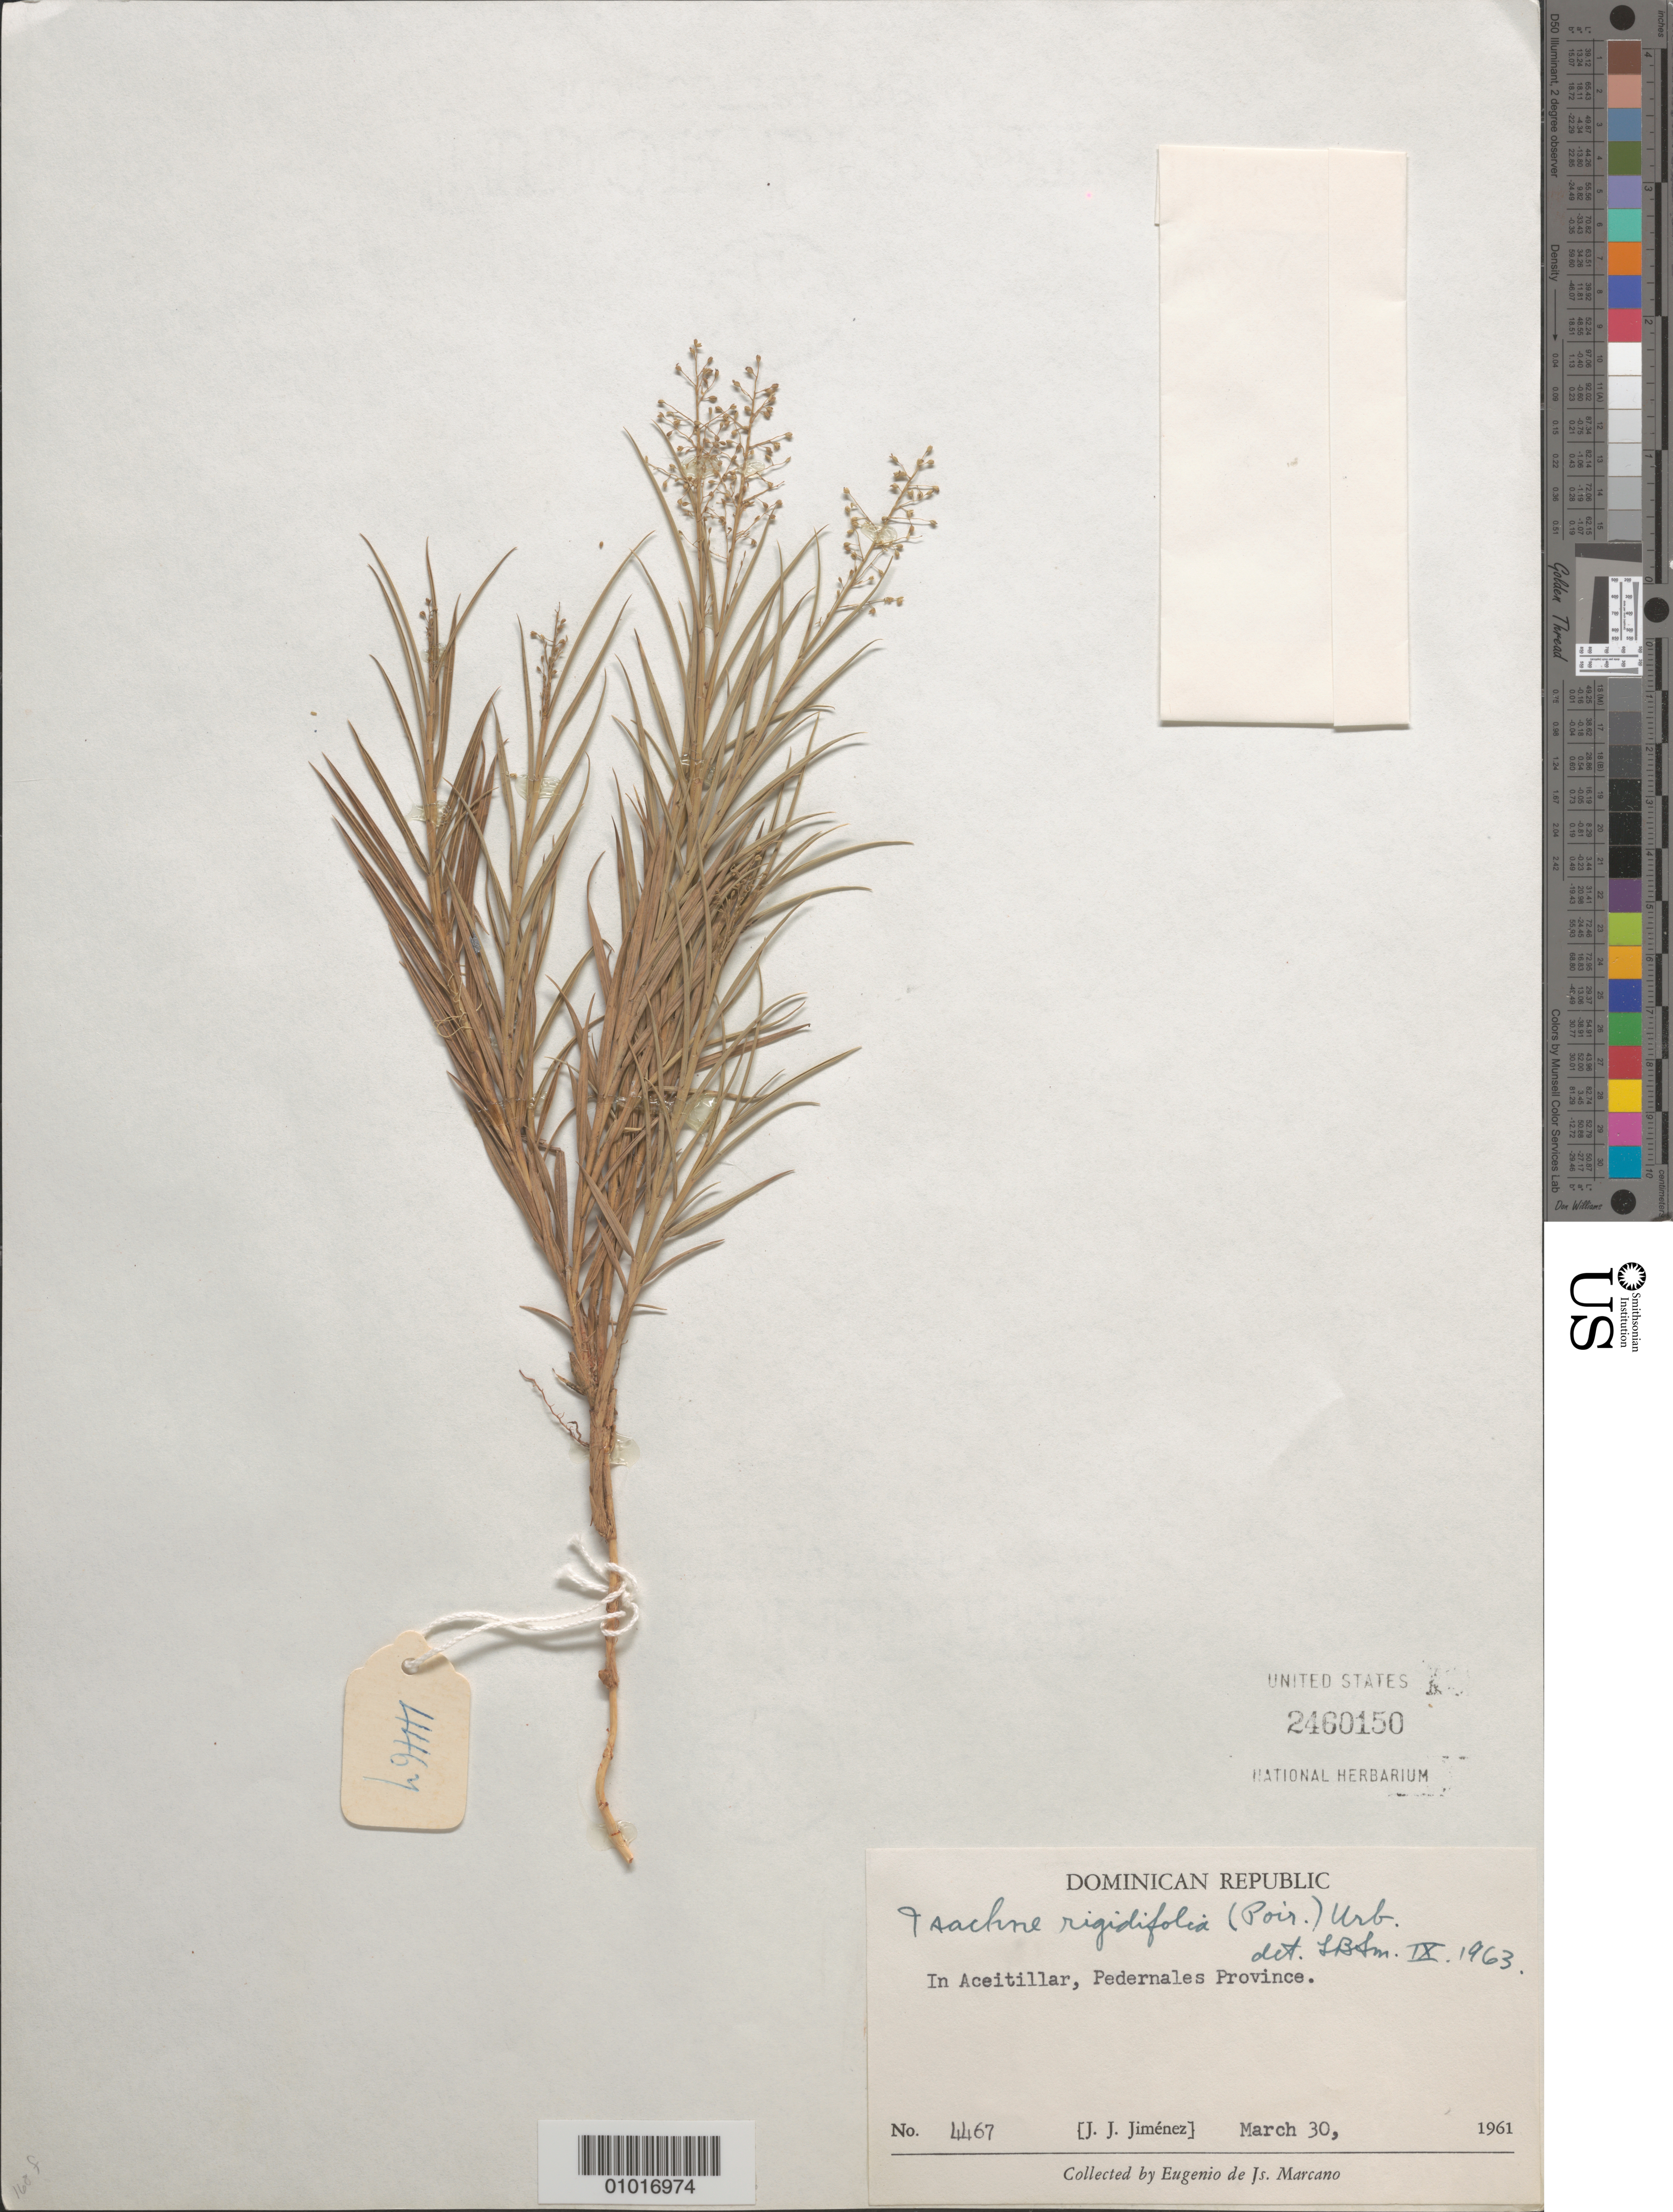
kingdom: Plantae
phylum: Tracheophyta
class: Liliopsida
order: Poales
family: Poaceae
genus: Isachne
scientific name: Isachne rigidifolia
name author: (Poir.) Urb.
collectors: E. J. Marcano F.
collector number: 4467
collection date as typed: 30 Mar 1961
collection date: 1961-03-30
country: Dominican Republic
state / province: Pedernales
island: Hispaniola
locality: In Aceitillar, Pedernales Province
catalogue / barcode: US 2460150